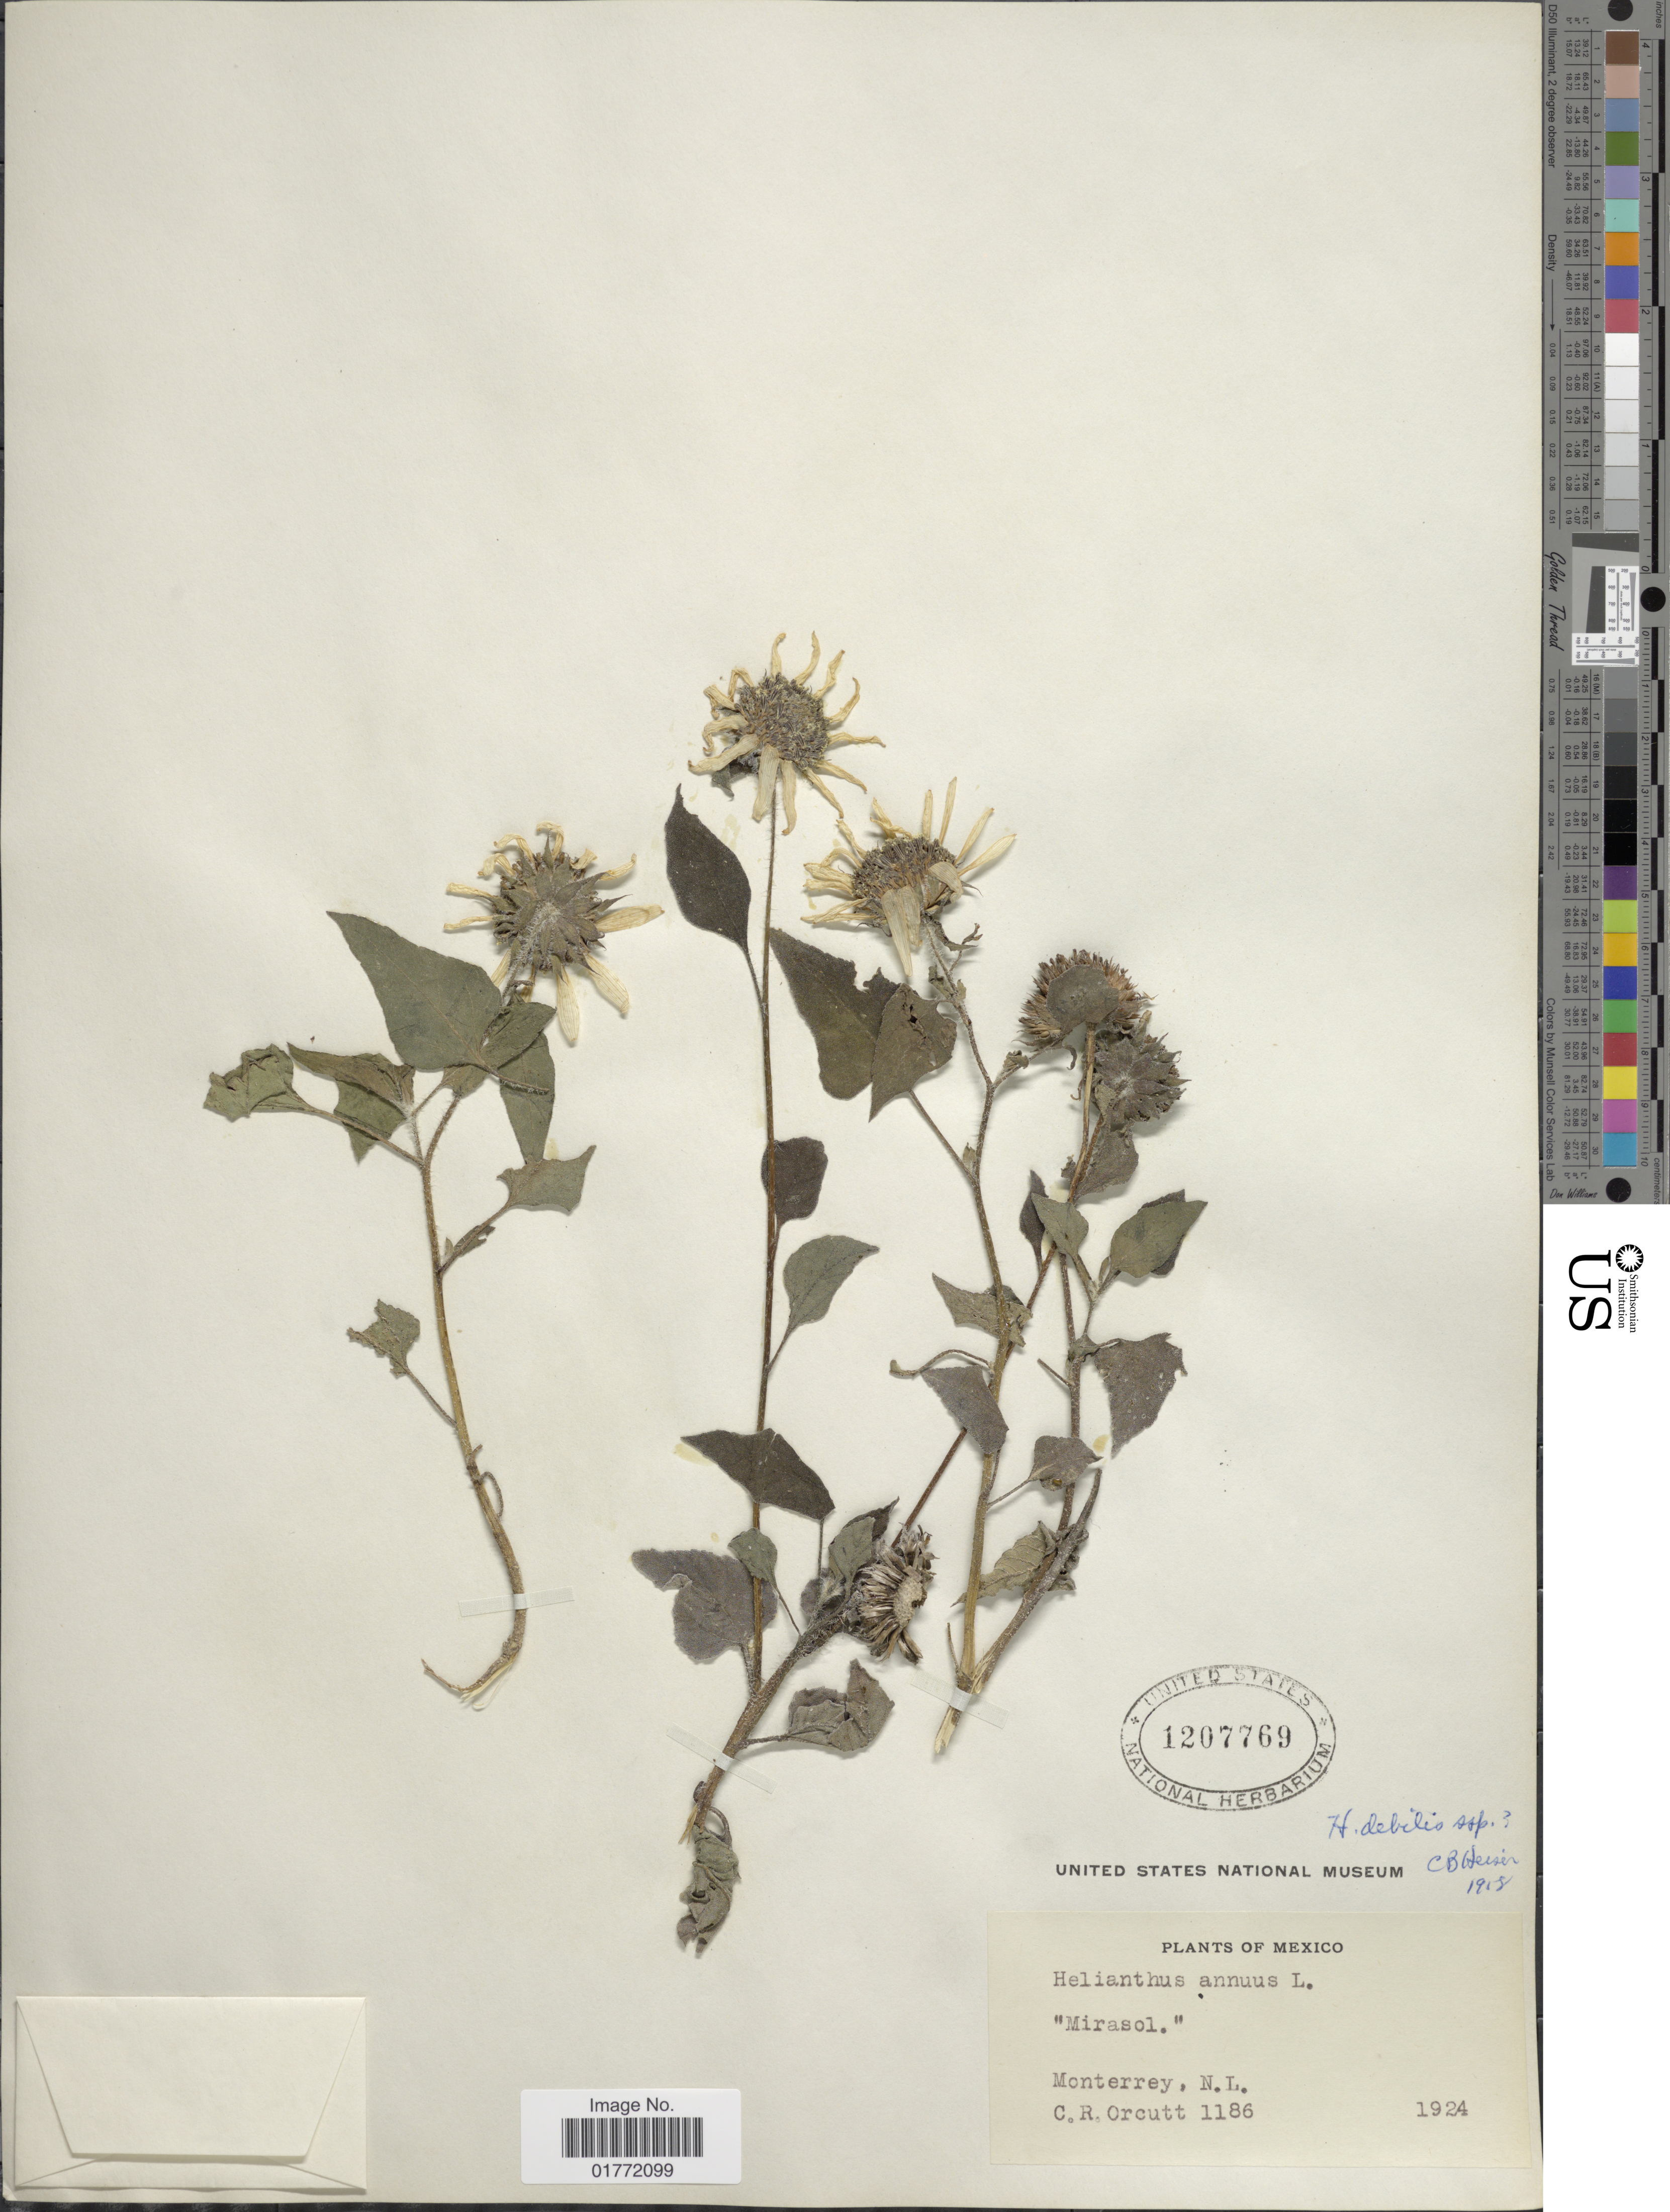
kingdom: Plantae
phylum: Tracheophyta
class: Magnoliopsida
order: Asterales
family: Asteraceae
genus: Helianthus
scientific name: Helianthus annuus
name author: L.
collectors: C. R. Orcutt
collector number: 1186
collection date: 1924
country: Mexico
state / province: Nuevo León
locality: Monterrey, N. L.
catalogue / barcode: US 1207769